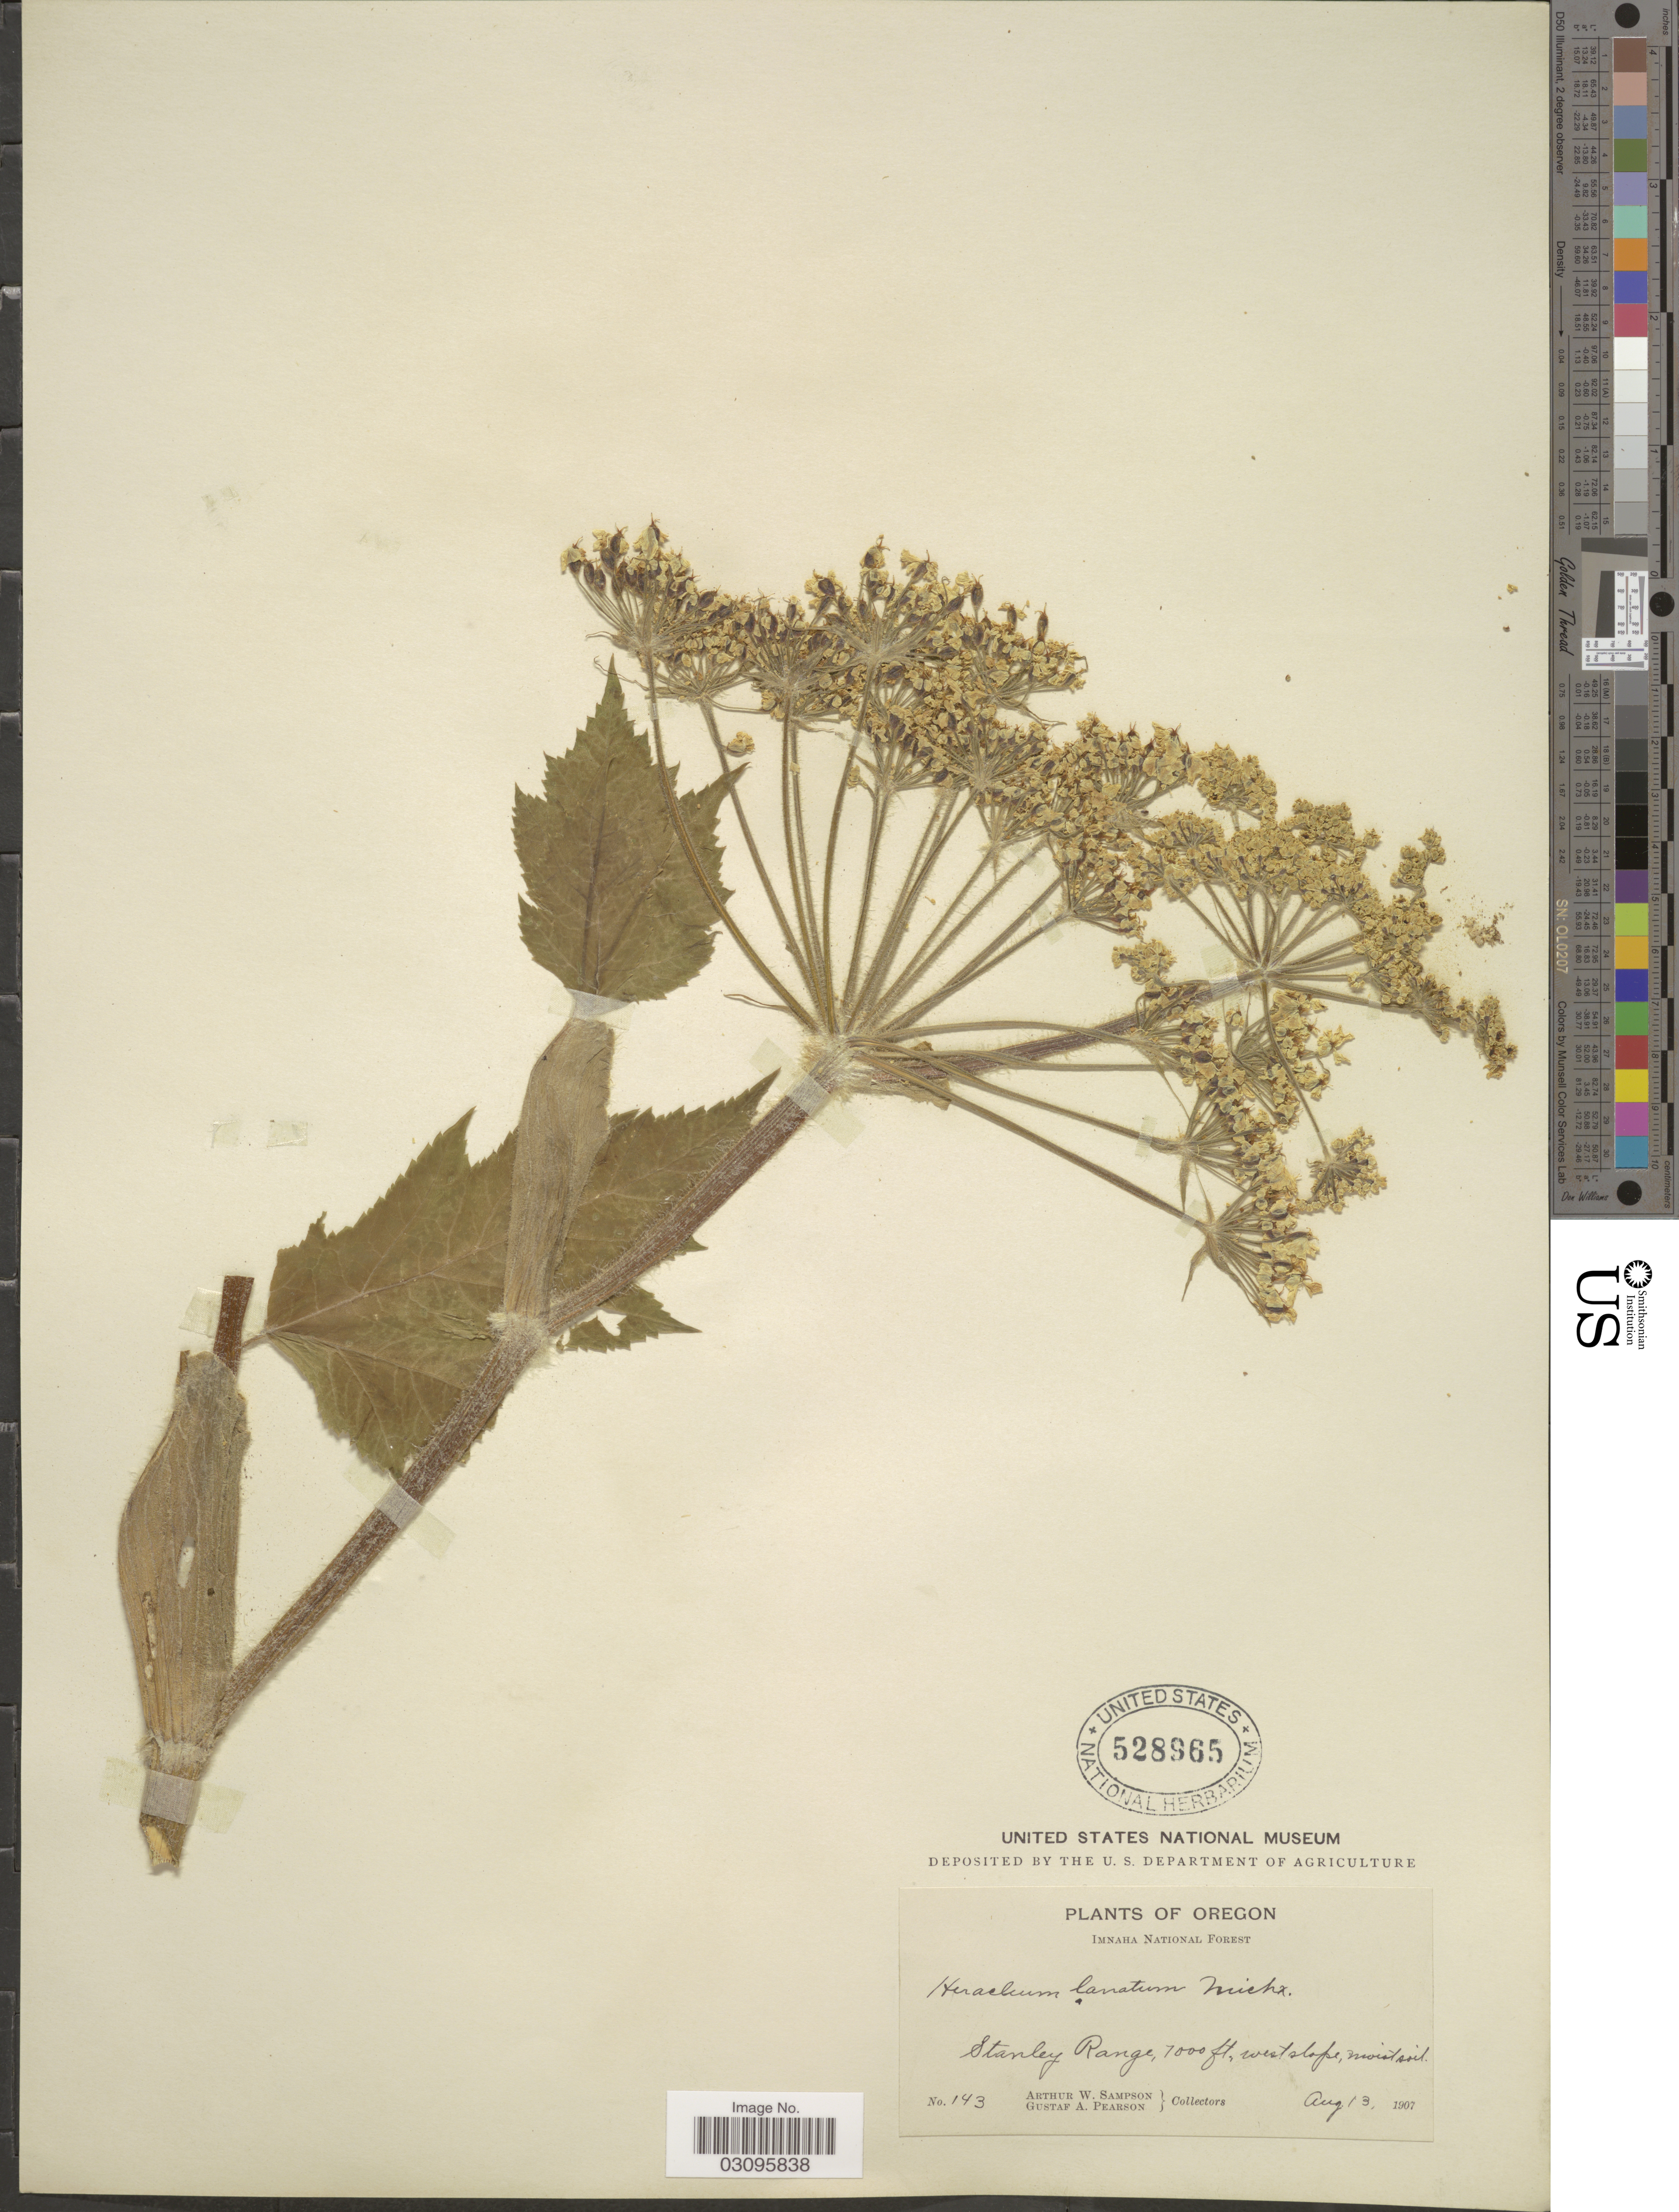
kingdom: Plantae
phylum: Tracheophyta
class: Magnoliopsida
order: Apiales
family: Apiaceae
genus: Heracleum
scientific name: Heracleum lanatum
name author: Michx.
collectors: A. Sampson & G. Pearson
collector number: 143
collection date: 1907-08-13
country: United States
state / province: Oregon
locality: Imnaha National Forest. Stanley Range.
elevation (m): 2134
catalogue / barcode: US 528965